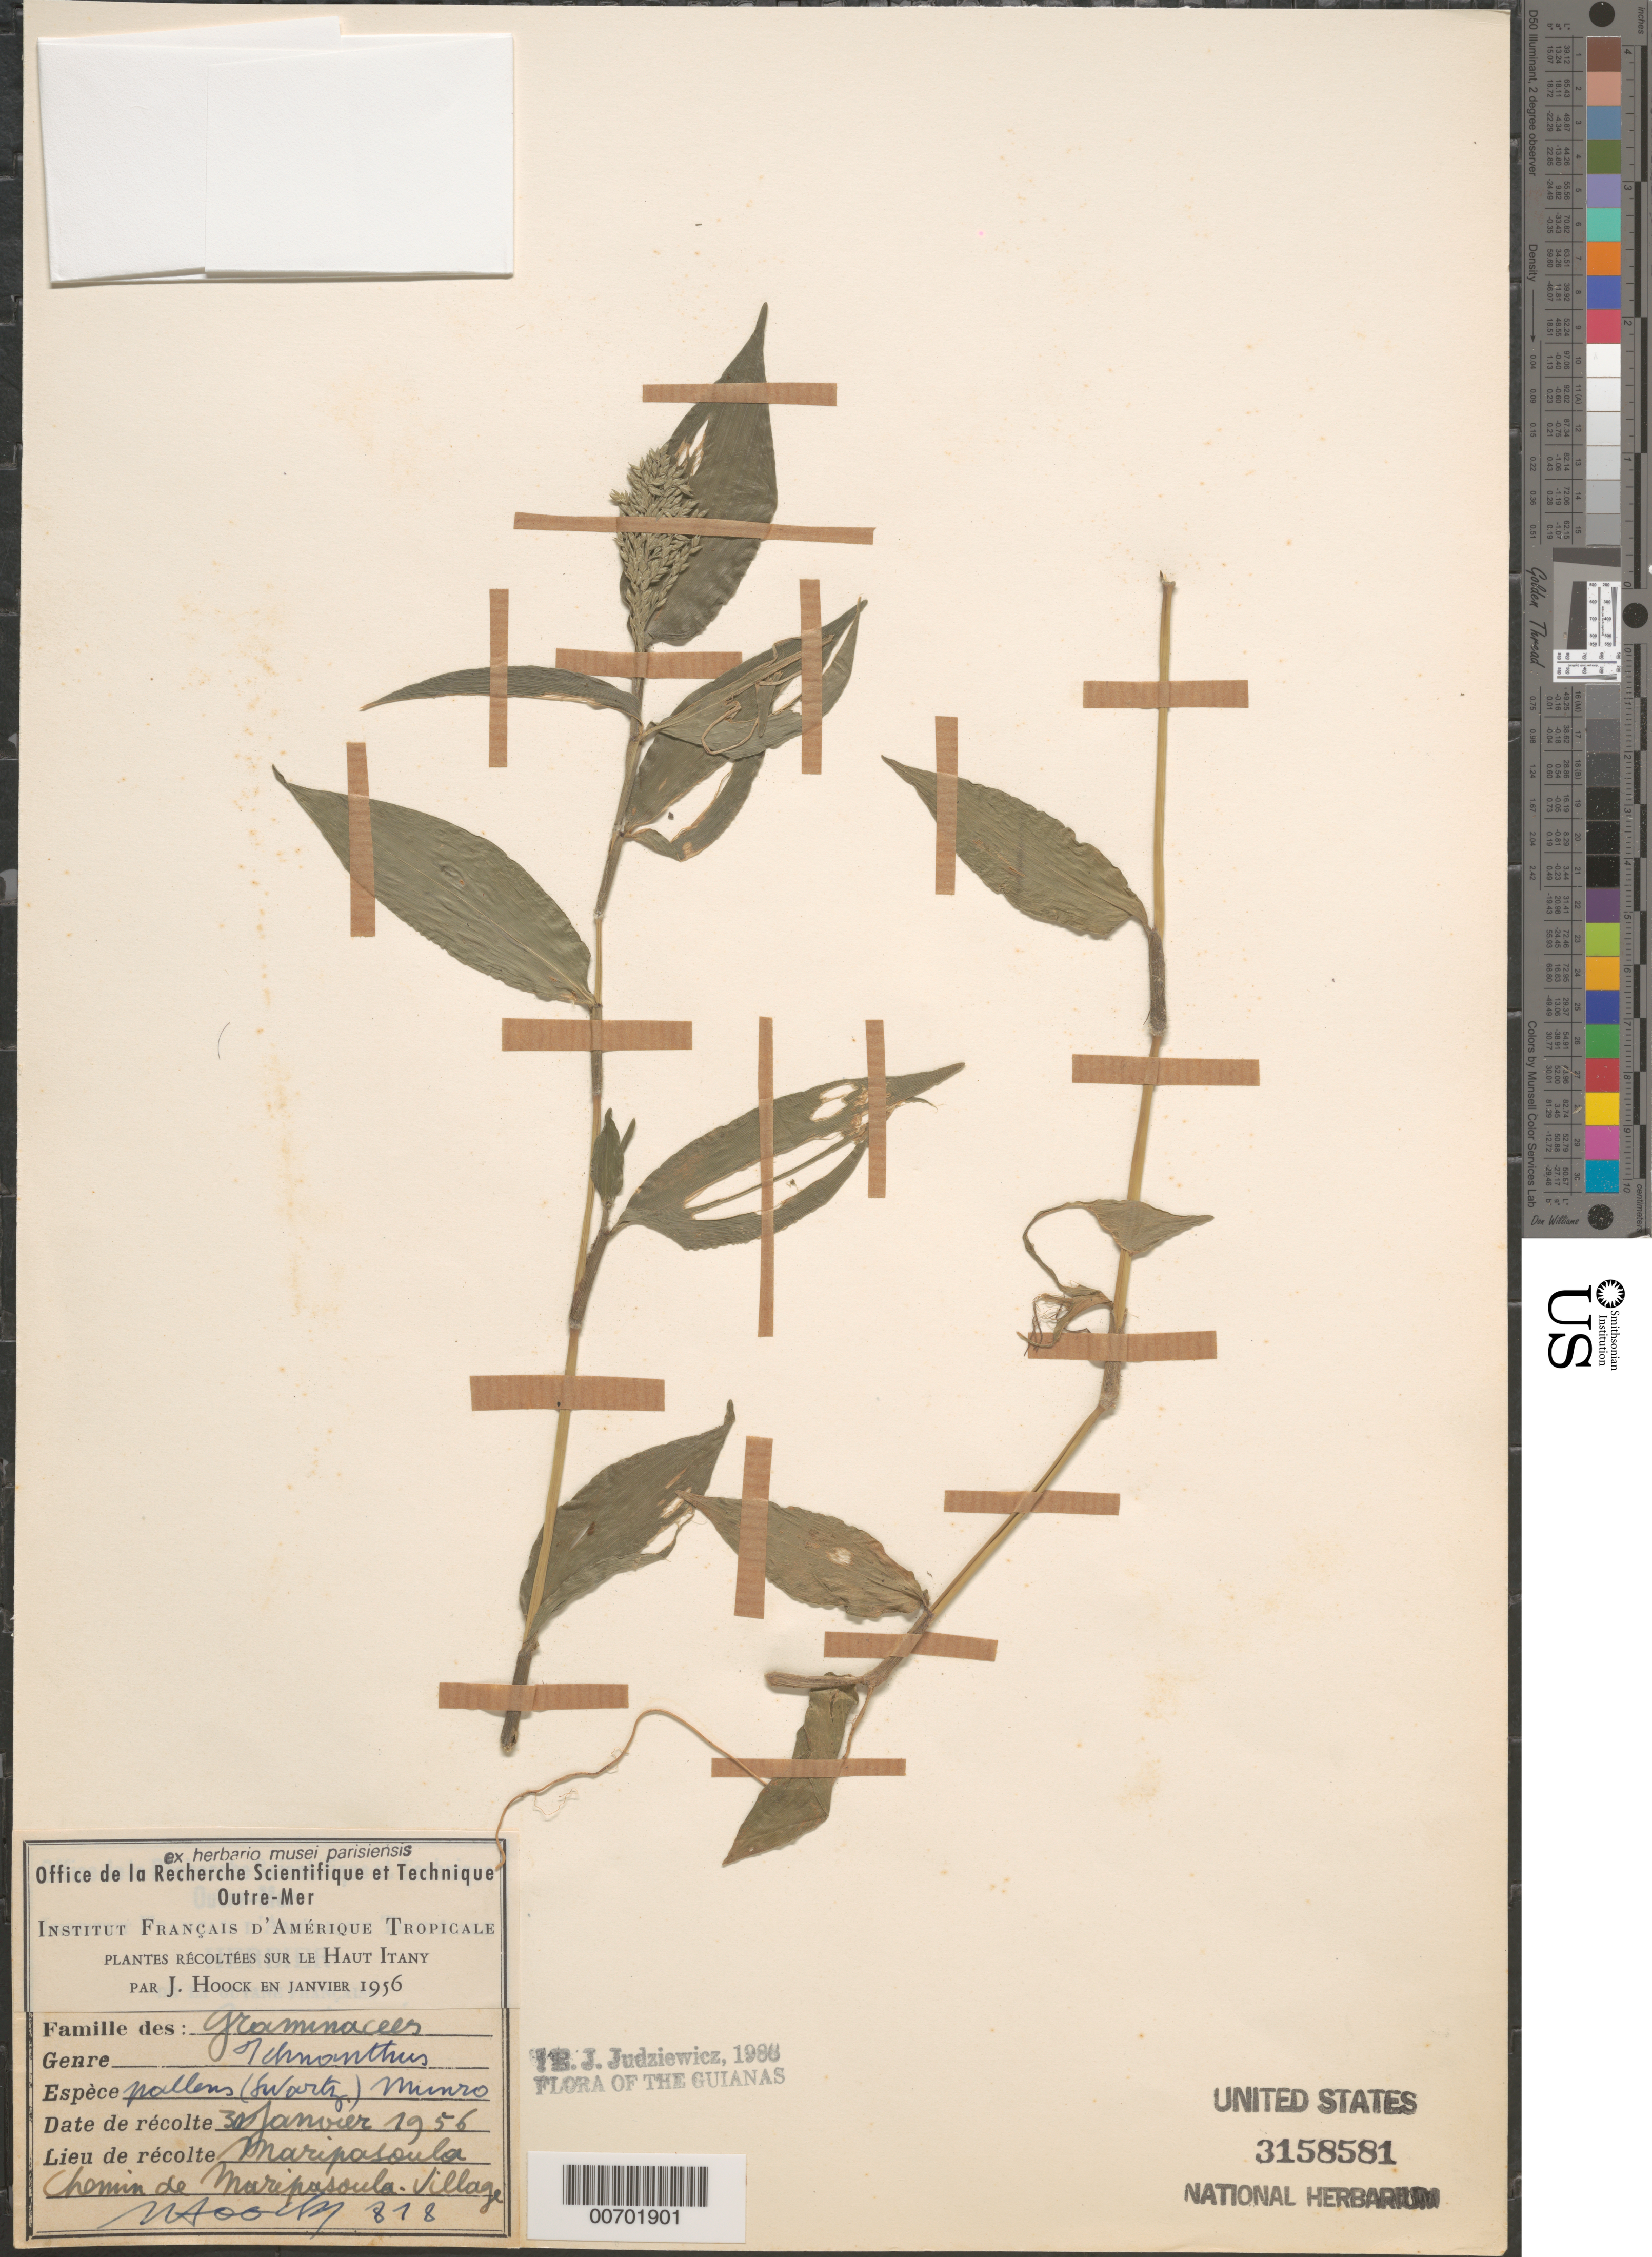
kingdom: Plantae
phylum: Tracheophyta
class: Liliopsida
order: Poales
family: Poaceae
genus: Ichnanthus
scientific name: Ichnanthus pallens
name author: (Sw.) Munro ex Benth.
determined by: Judziewicz, E. J.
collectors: J. Hoock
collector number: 878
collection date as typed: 30-Jan-56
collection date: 1956-01-30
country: French Guiana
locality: Maripasoula, Chemin de Maripasoula village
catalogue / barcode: US 3158581